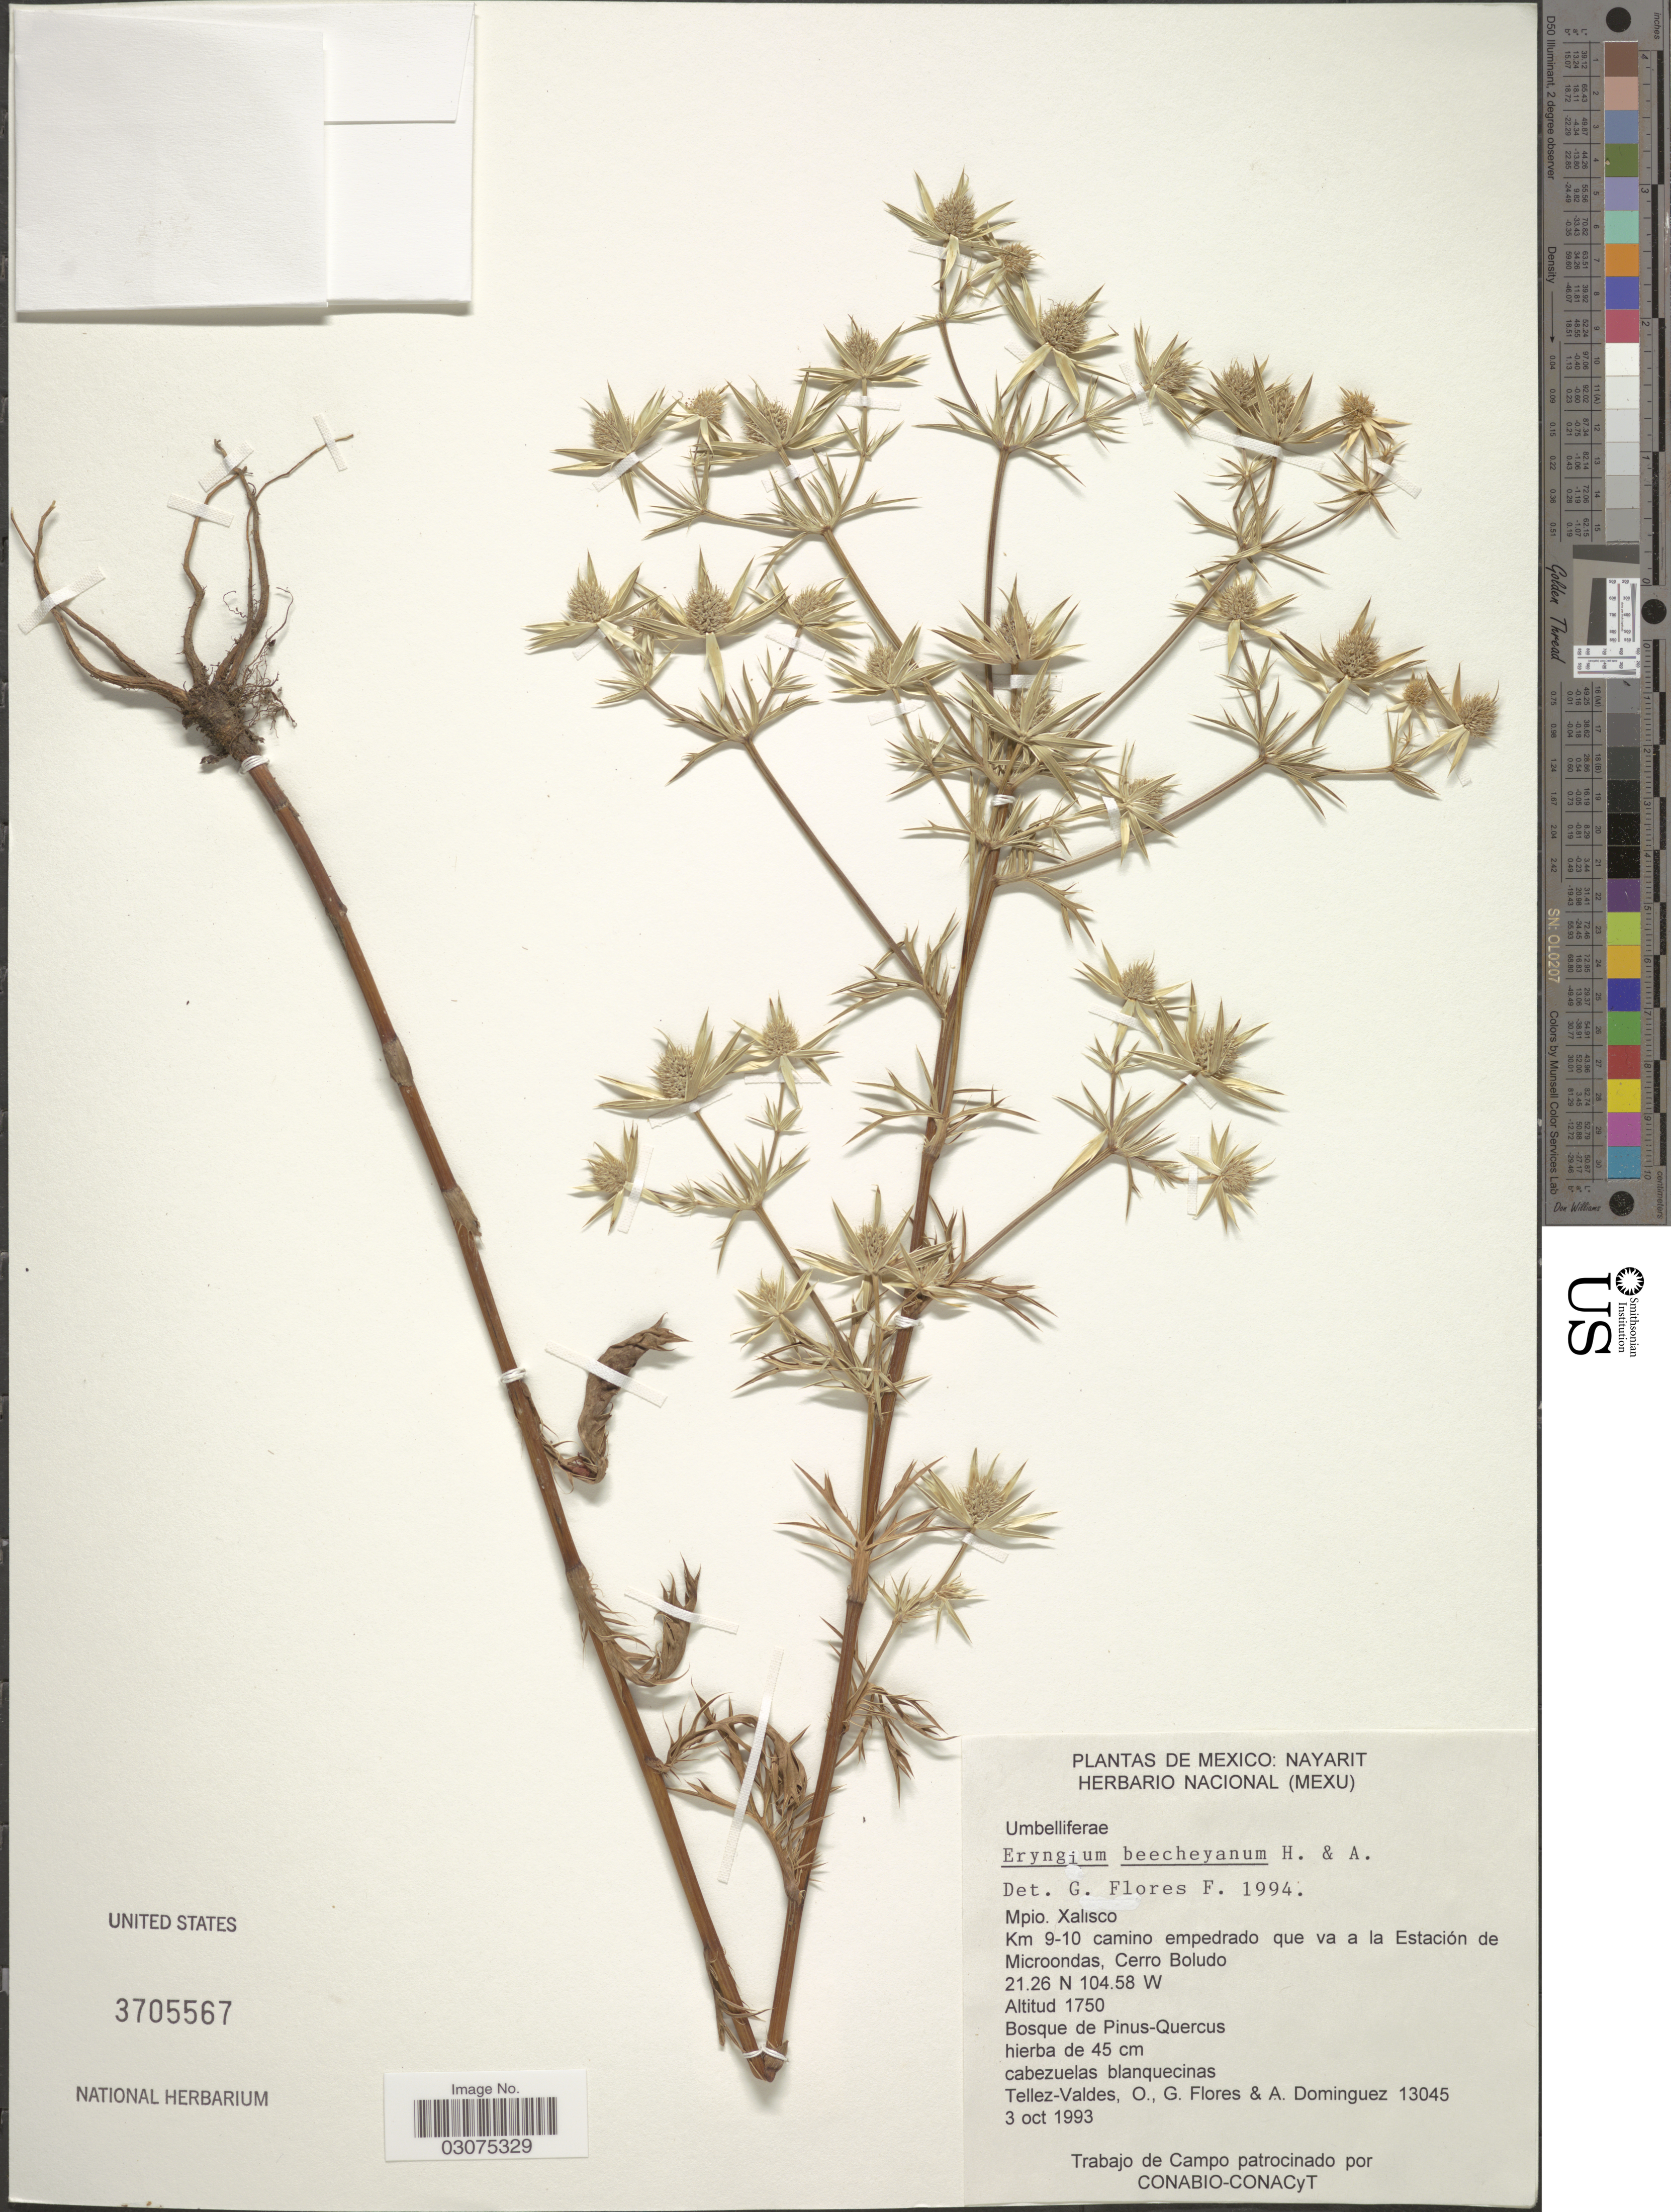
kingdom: Plantae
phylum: Tracheophyta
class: Magnoliopsida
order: Apiales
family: Apiaceae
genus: Eryngium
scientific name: Eryngium beecheyanum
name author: Hook. f. & Arn.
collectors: O. Téllez V., G. Flores F. & A. Dominguez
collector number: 13045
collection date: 1993-10-03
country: Mexico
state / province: Nayarit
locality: Mpio. Xalisco. Km 9-10 camino empedrado que va a la Estación de Micrrondas, Cerro Boludo.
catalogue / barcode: US 3705567